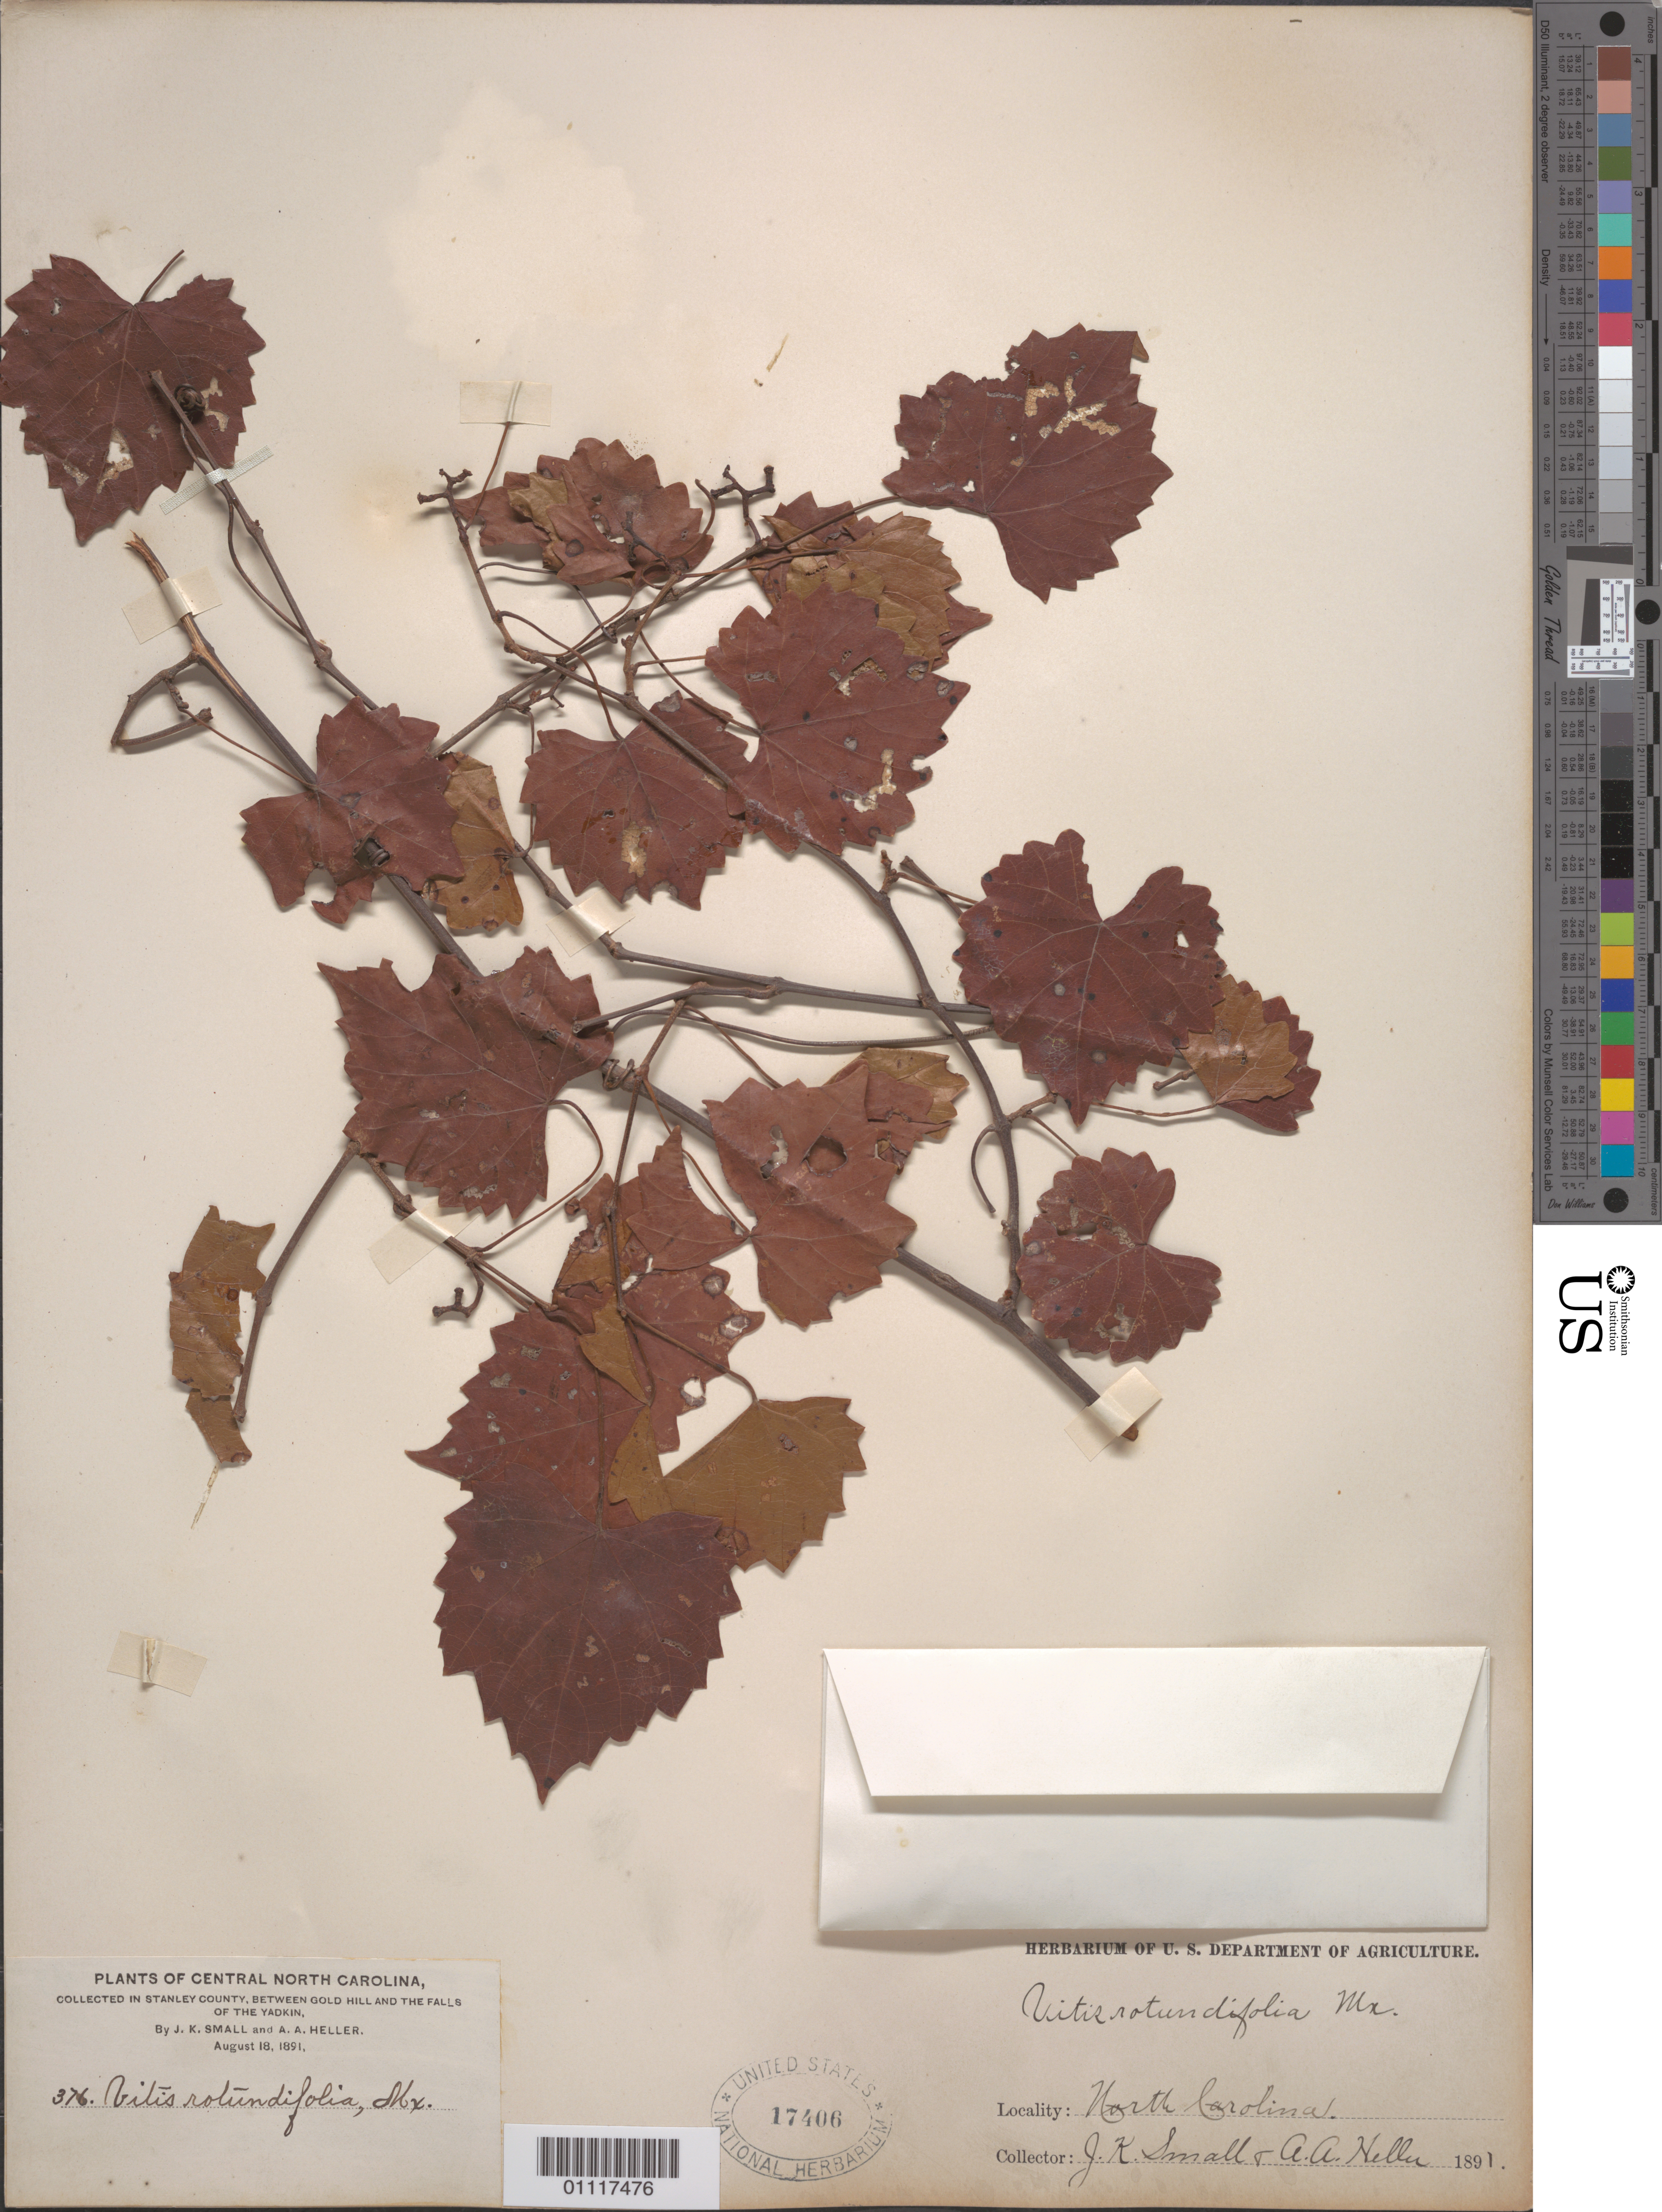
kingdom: Plantae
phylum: Tracheophyta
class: Magnoliopsida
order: Vitales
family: Vitaceae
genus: Vitis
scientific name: Vitis rotundifolia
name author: Michx.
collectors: J. K. Small & A. A. Heller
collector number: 376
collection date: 1891-08-18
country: United States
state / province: North Carolina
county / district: Stanley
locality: Between Gold Hill and the Falls of the Yadkin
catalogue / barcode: US 17406